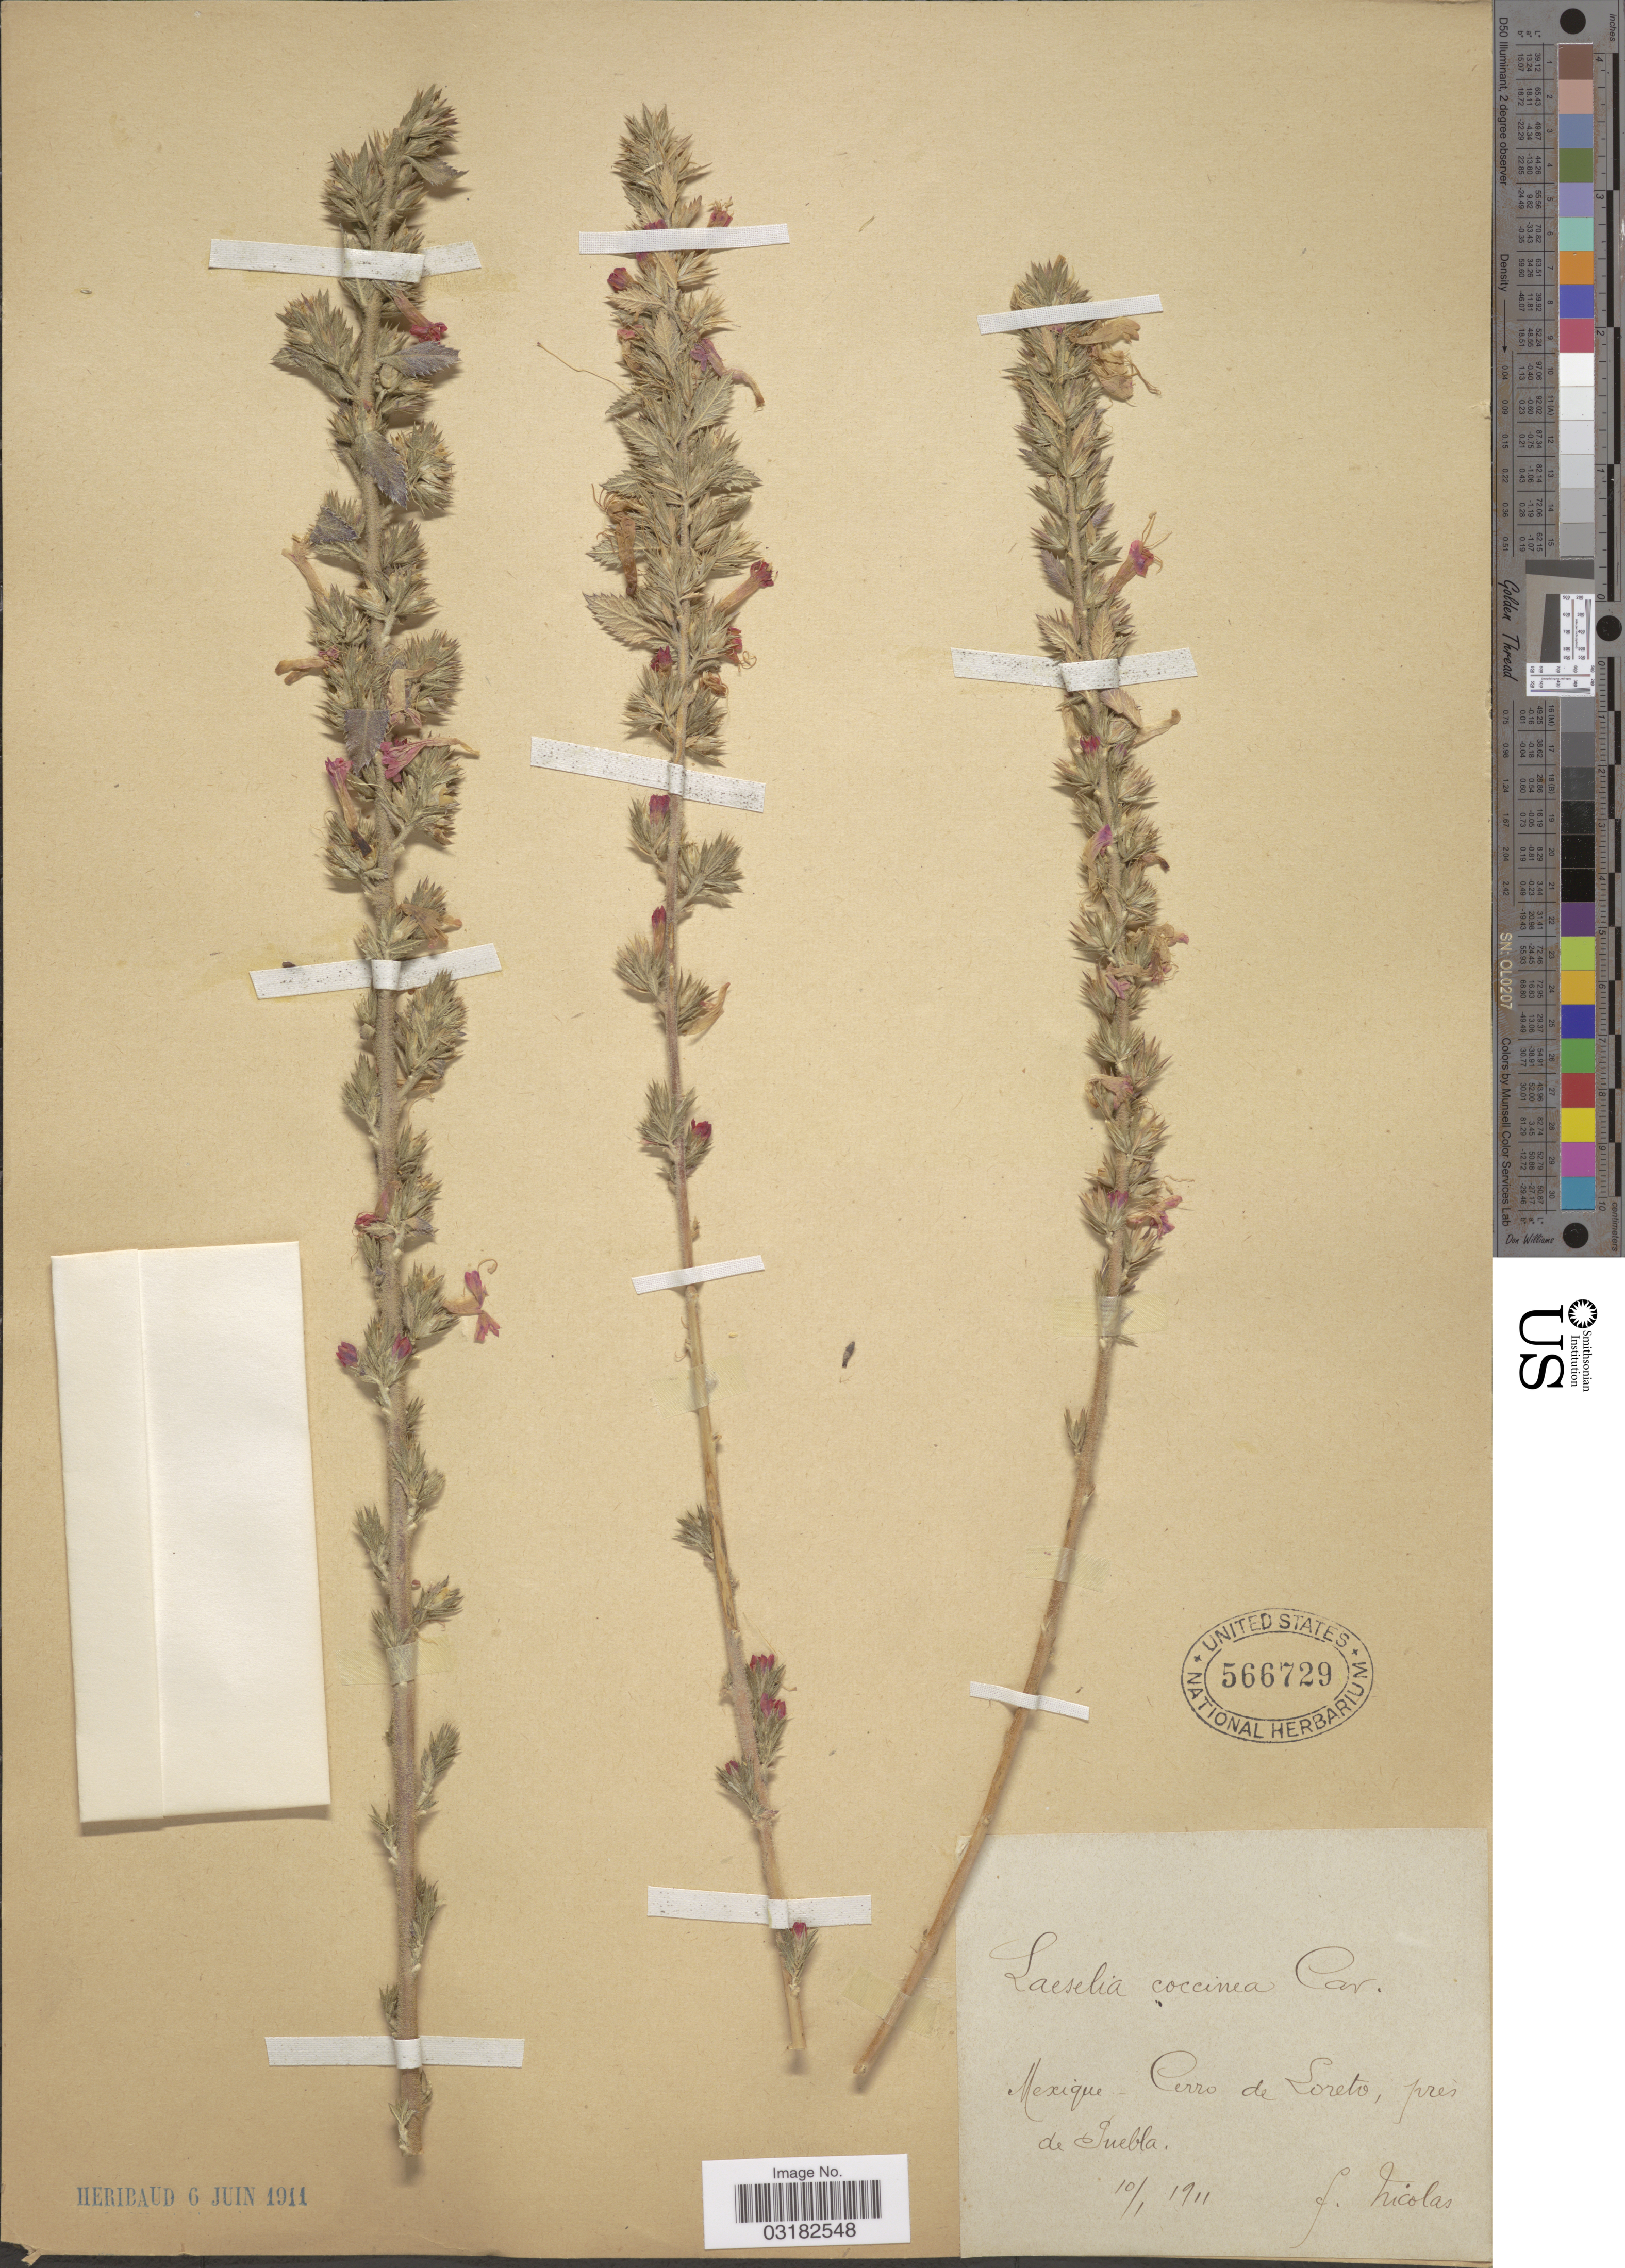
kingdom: Plantae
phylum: Tracheophyta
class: Magnoliopsida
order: Ericales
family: Polemoniaceae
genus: Loeselia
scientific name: Loeselia mexicana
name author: (Lam.) Brand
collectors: F. Nicolas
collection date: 1911-01-10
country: Mexico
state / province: Puebla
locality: Cerro de Loreto, prés de Puebla.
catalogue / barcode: US 566729